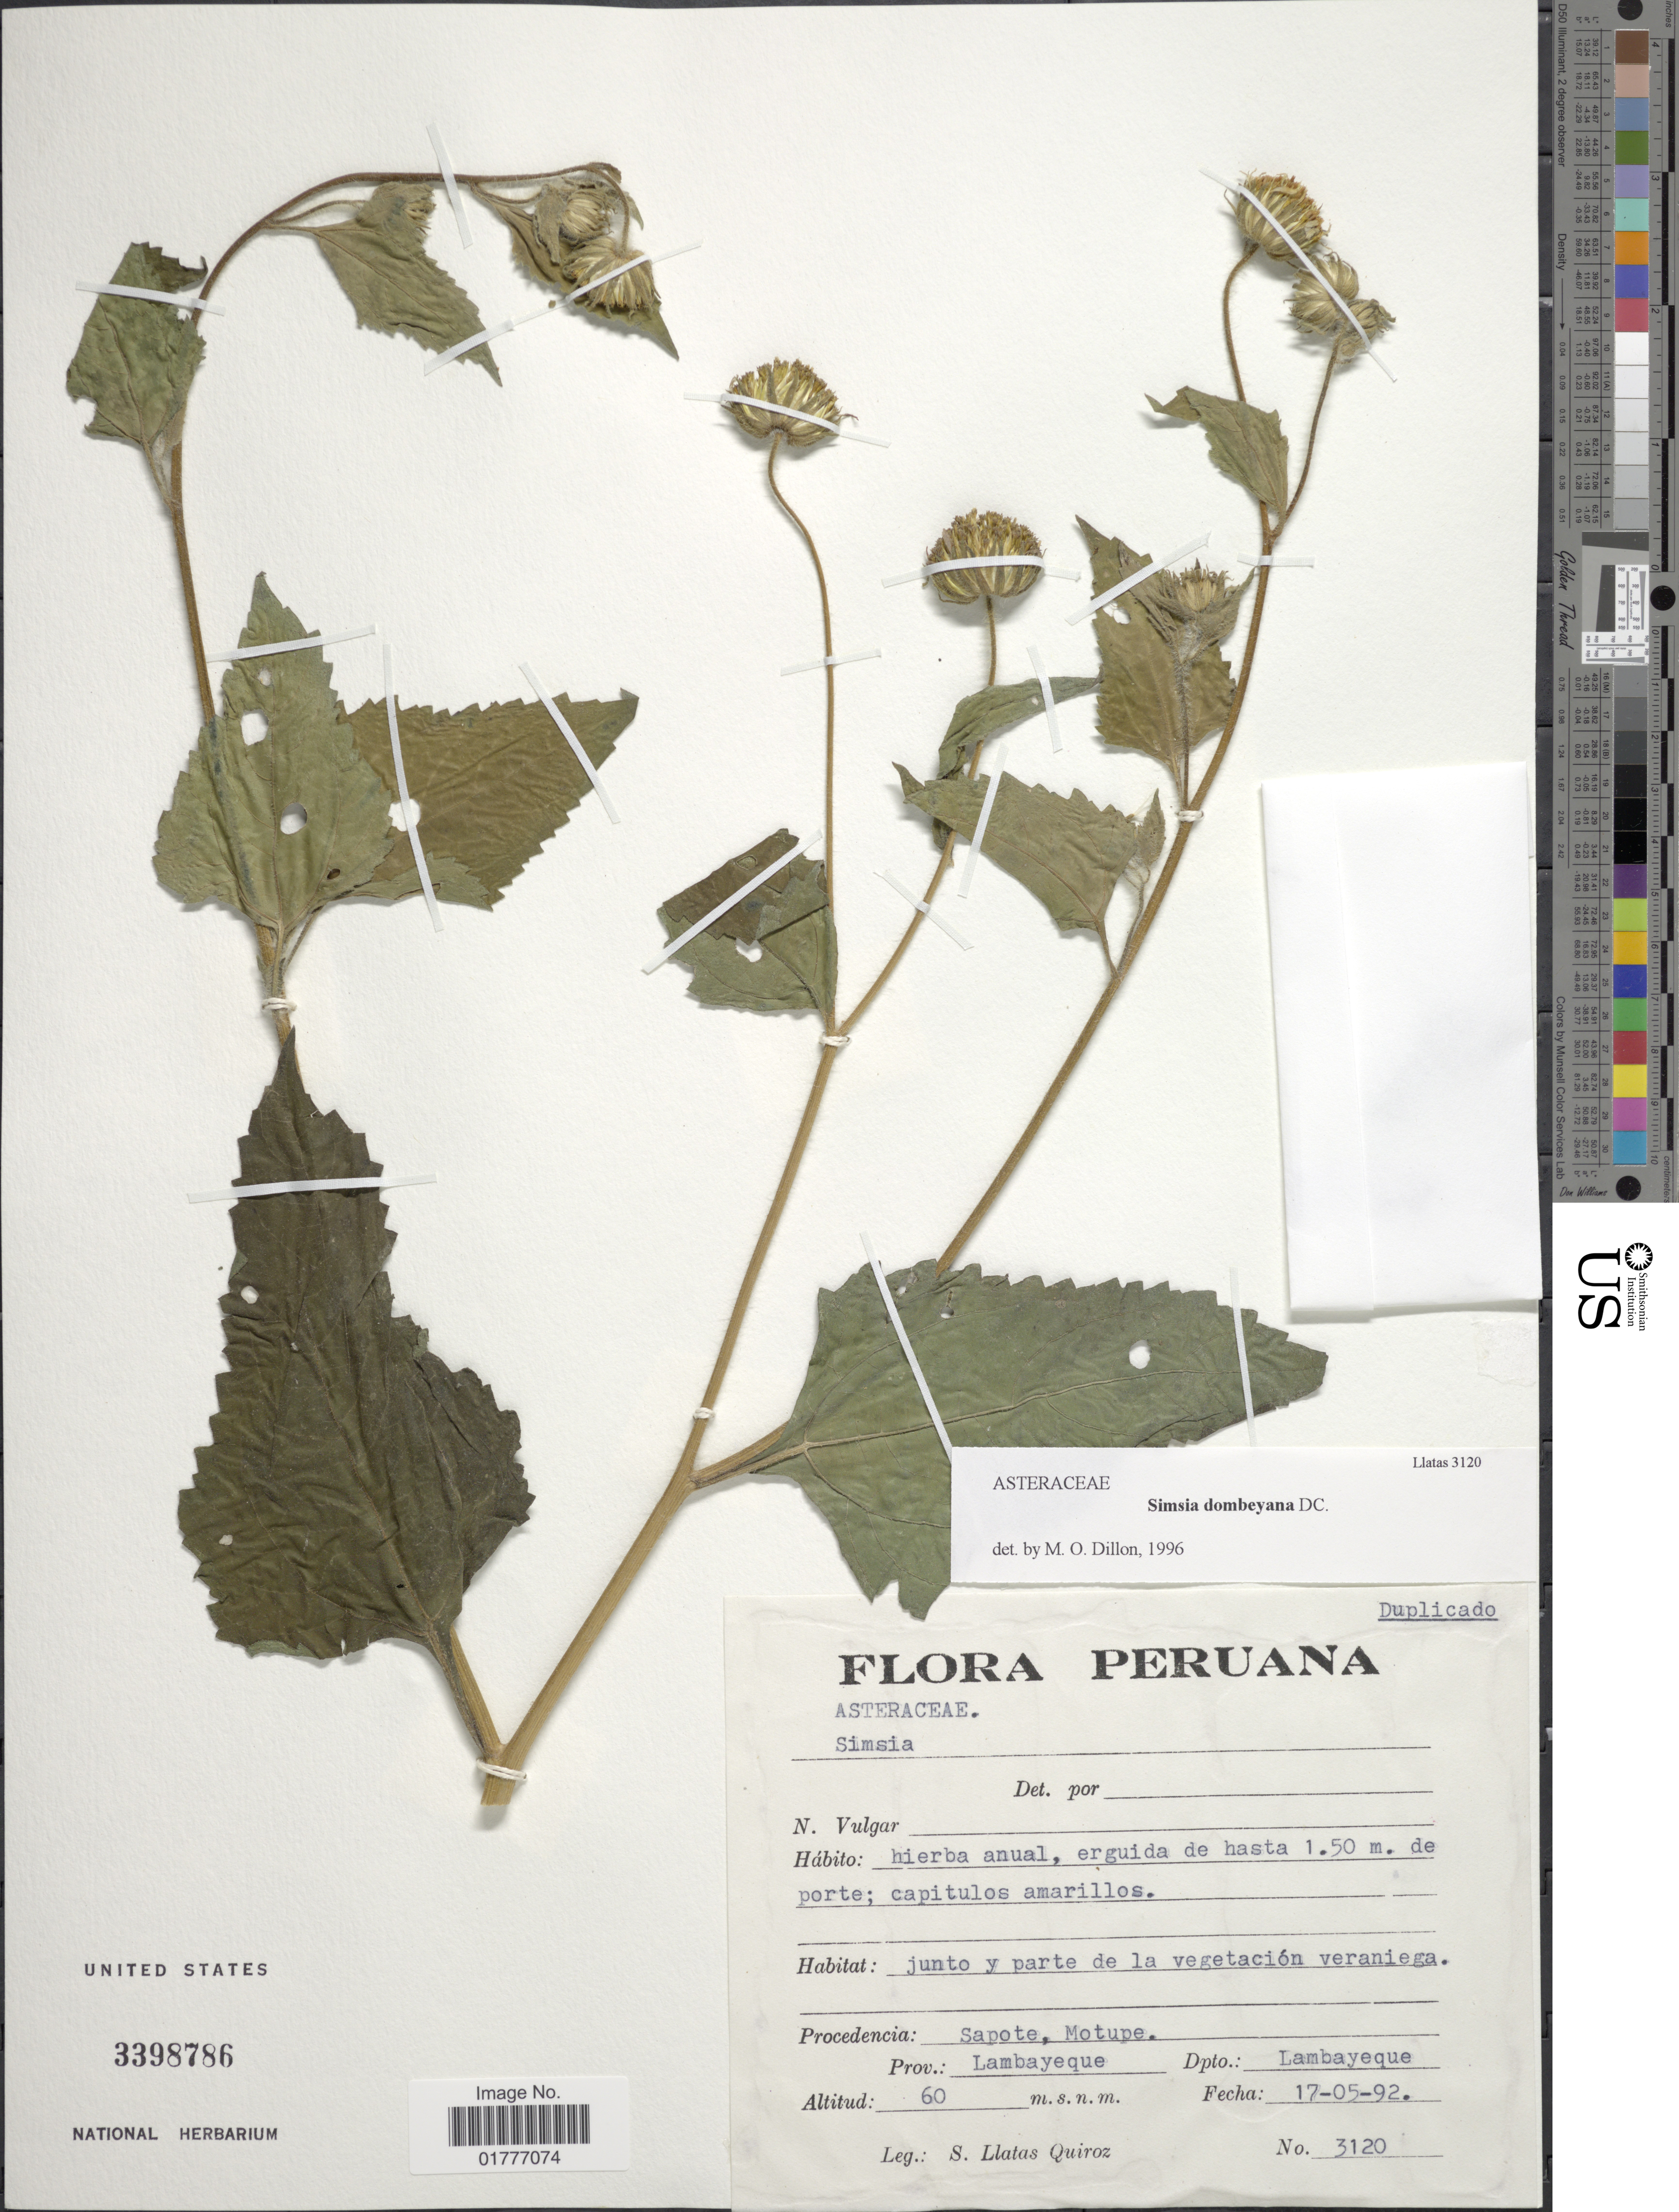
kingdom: Plantae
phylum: Tracheophyta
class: Magnoliopsida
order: Asterales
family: Asteraceae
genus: Simsia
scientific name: Simsia dombeyana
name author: DC.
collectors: S. Llatas Quiroz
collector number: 3120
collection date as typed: Transcribed d/m/y: 17/5/92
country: Peru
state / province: Lambayeque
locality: Procedencia: Sapote, Motupe. prov.: Lambayeque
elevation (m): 60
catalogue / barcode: US 3398786